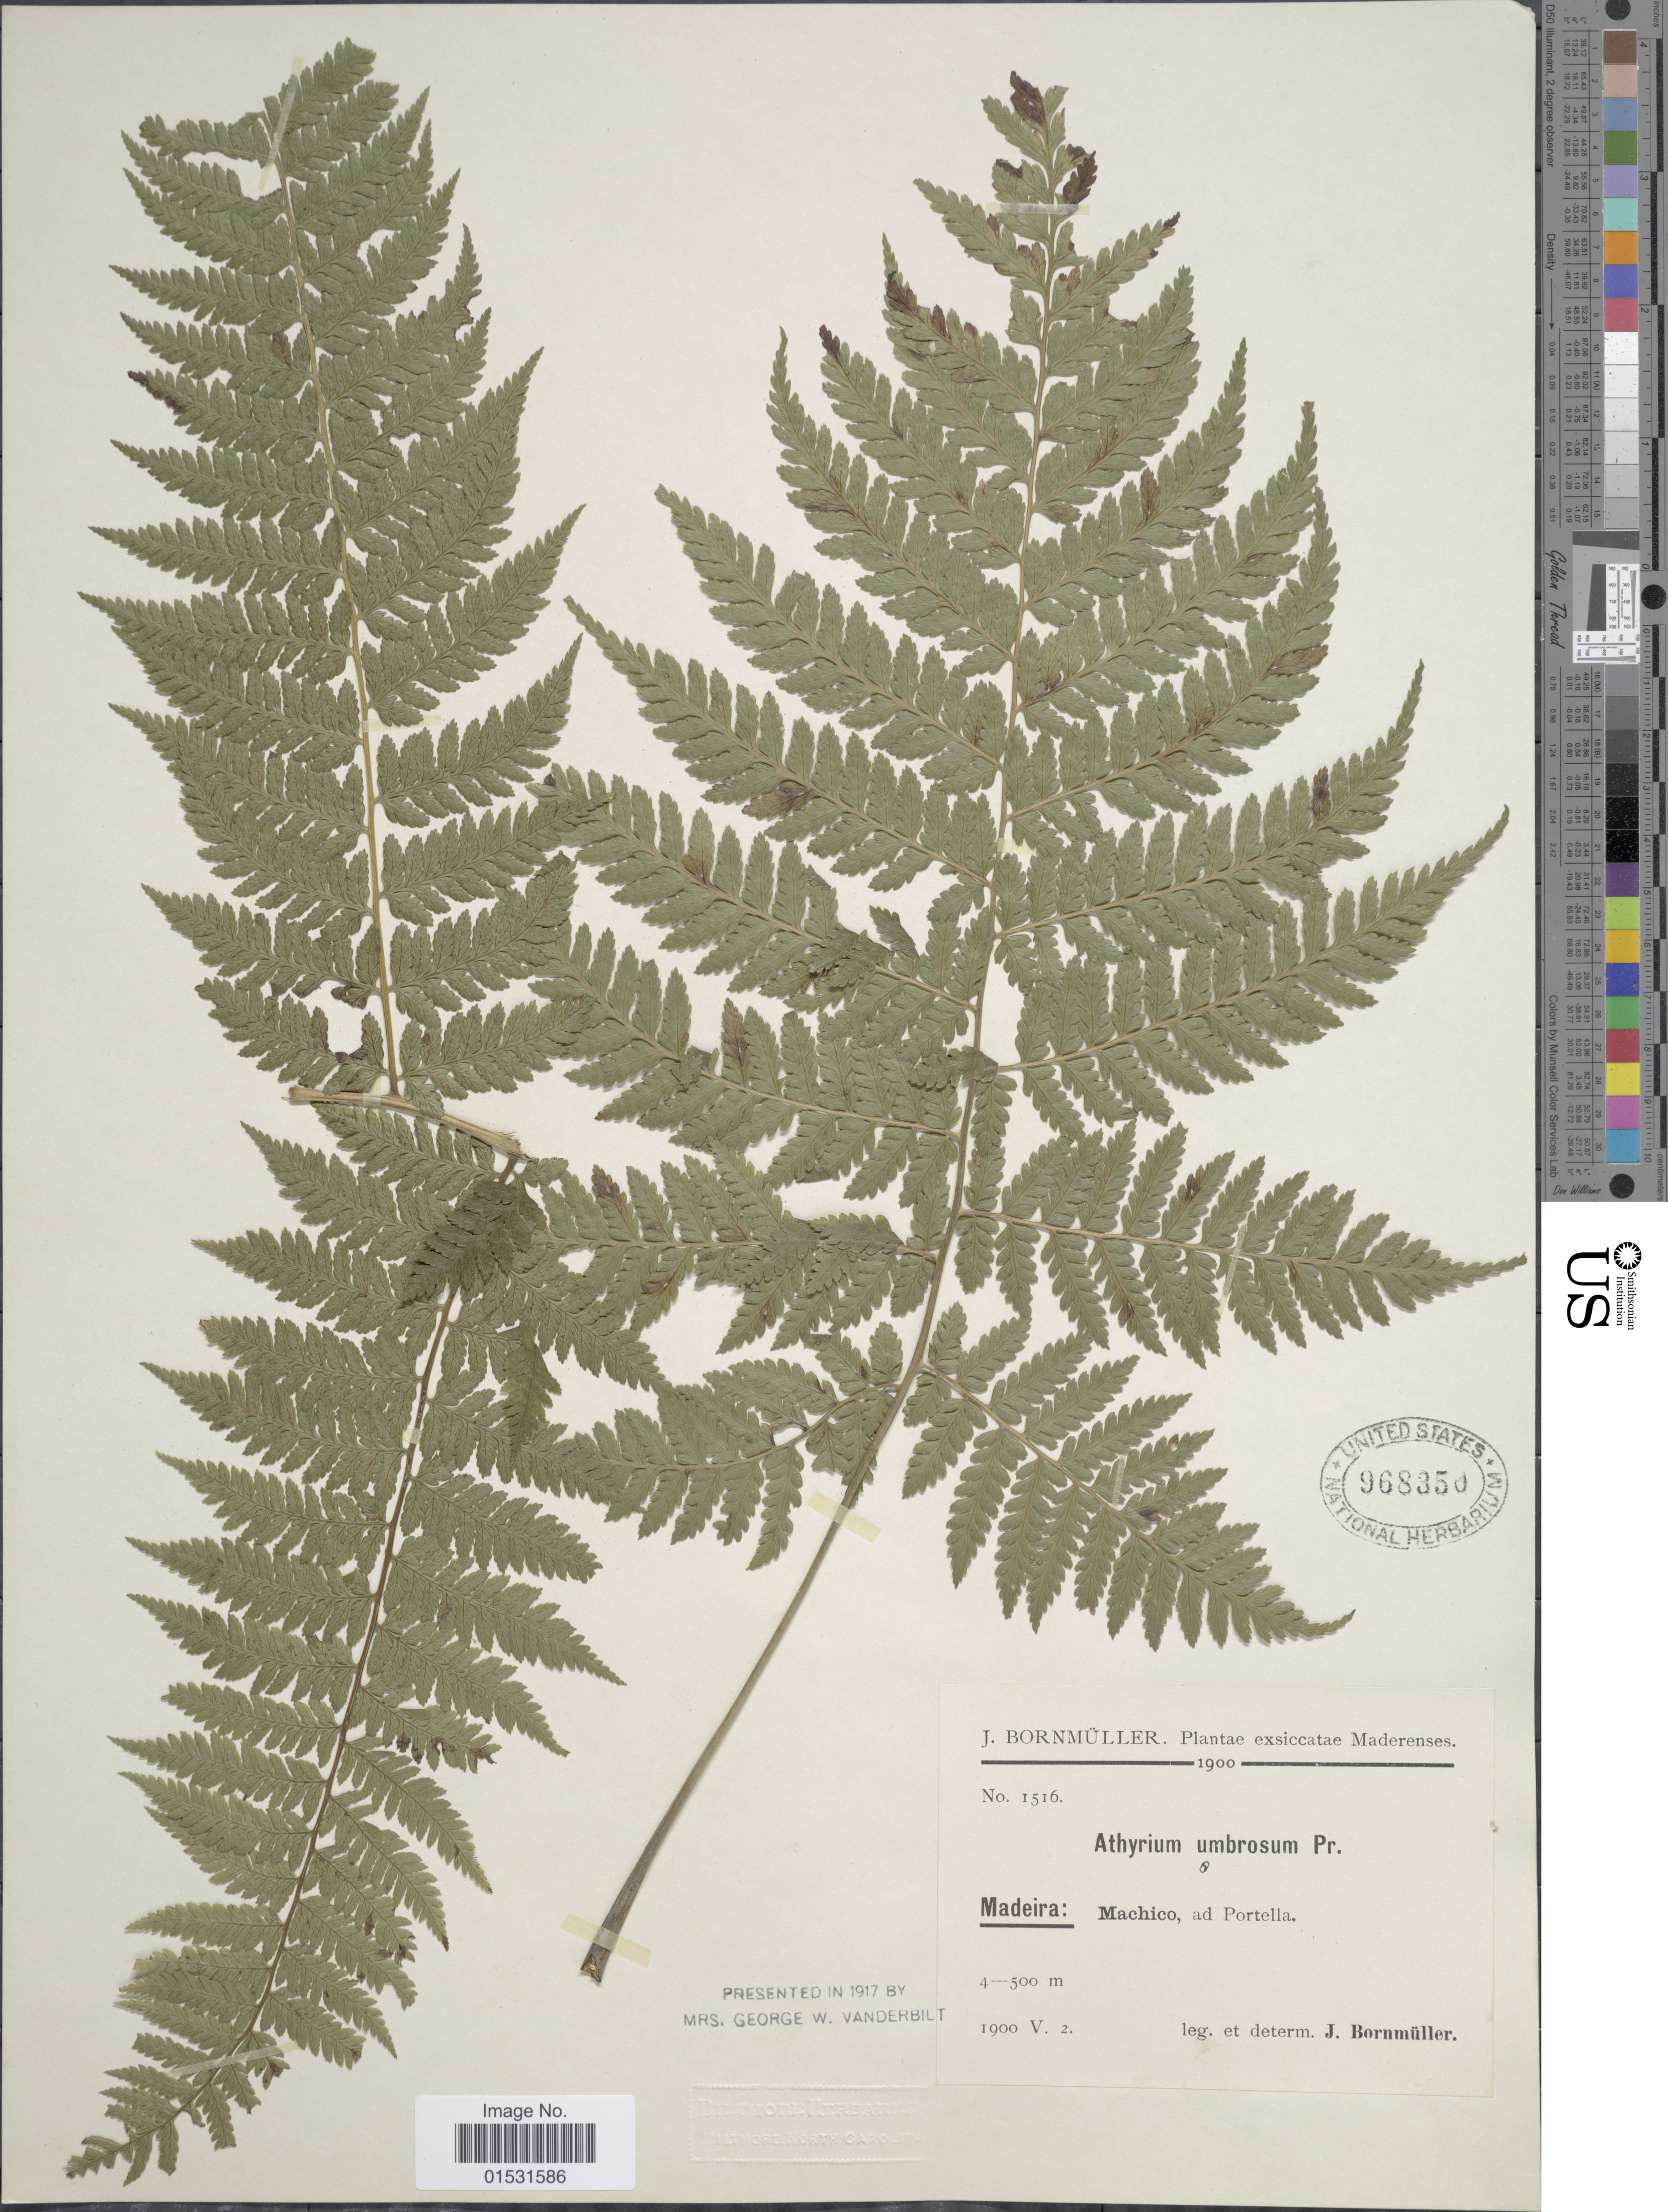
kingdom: Plantae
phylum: Tracheophyta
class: Polypodiopsida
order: Polypodiales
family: Athyriaceae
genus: Athyrium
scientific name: Athyrium umbrosum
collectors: J. Bornmüller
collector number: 1516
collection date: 1900-05-02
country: Portugal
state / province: Madeira (Aut. Reg.)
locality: Machico, ad Portrella.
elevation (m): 400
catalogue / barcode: US 968350